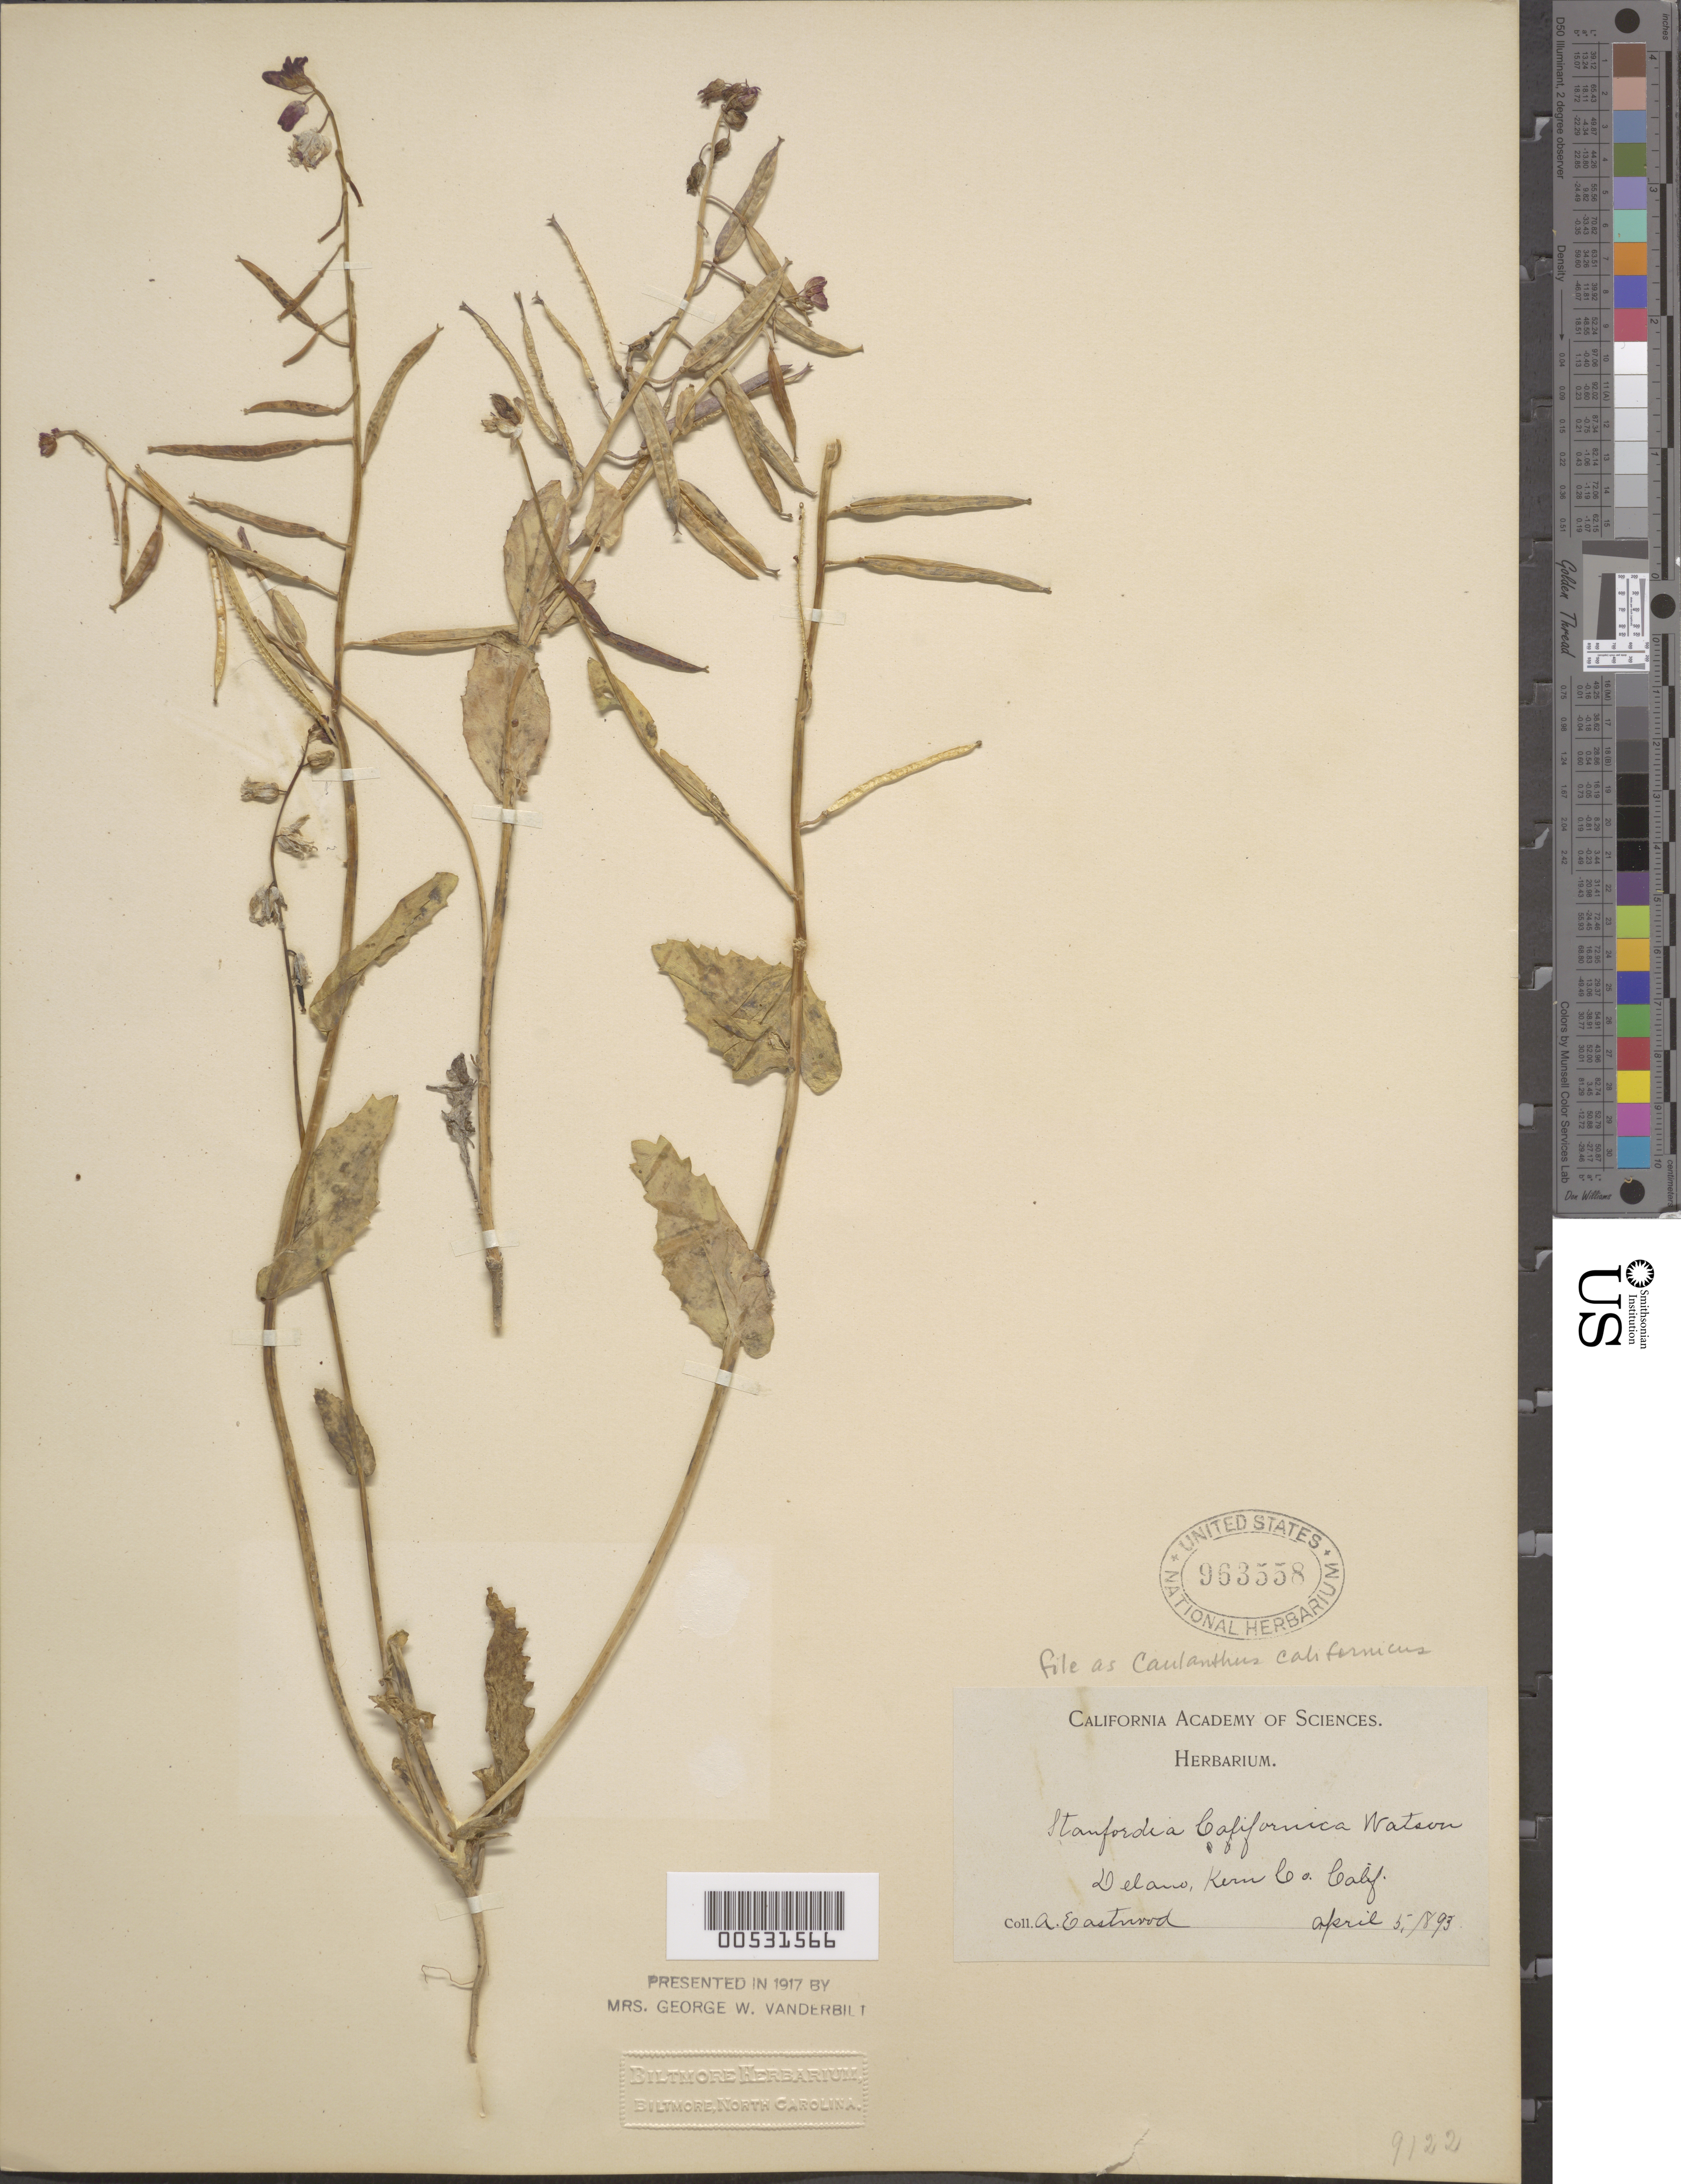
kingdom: Plantae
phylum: Tracheophyta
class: Magnoliopsida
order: Brassicales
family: Brassicaceae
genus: Caulanthus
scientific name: Caulanthus californicus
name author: S. Watson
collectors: A. Eastwood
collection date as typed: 05 Apr 1893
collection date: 1893-04-05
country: United States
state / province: California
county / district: Kern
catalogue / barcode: US 963558